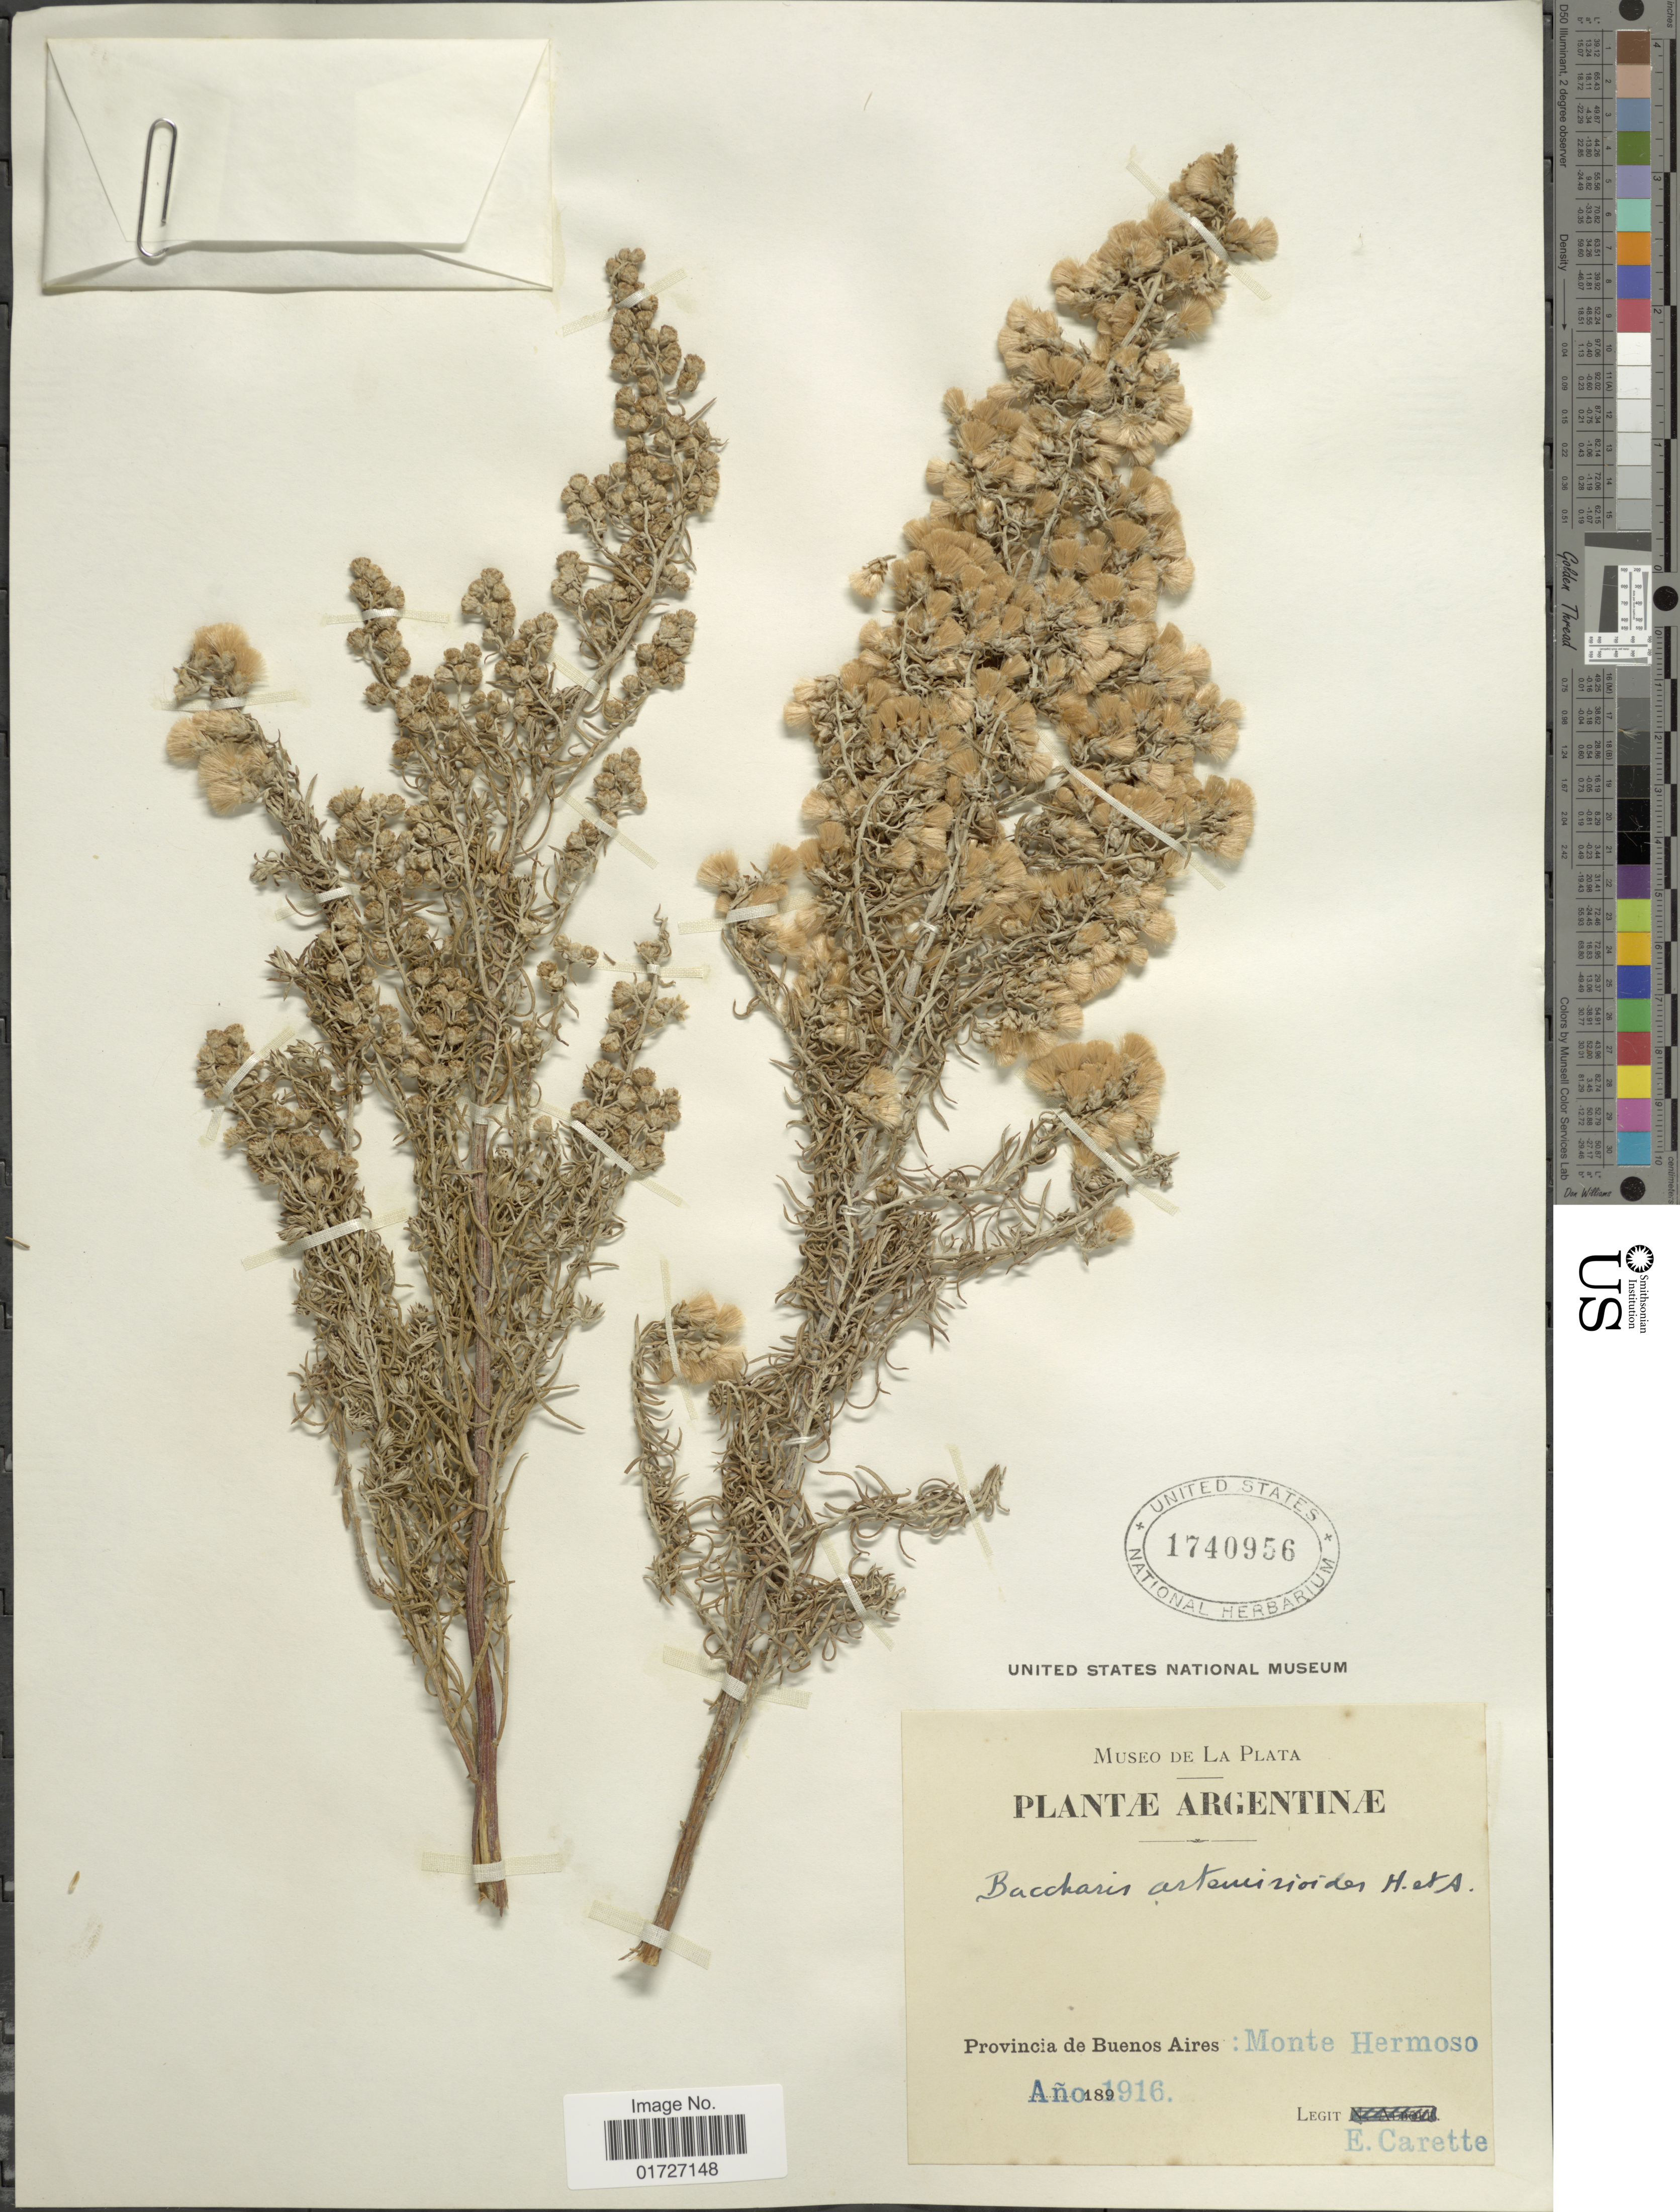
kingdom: Plantae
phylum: Tracheophyta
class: Magnoliopsida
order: Asterales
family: Asteraceae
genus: Baccharis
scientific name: Baccharis artemisioides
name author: Hook. & Arn.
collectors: E. Carette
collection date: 1916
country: Argentina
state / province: Buenos Aires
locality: Monte Hermoso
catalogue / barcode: US 1740956